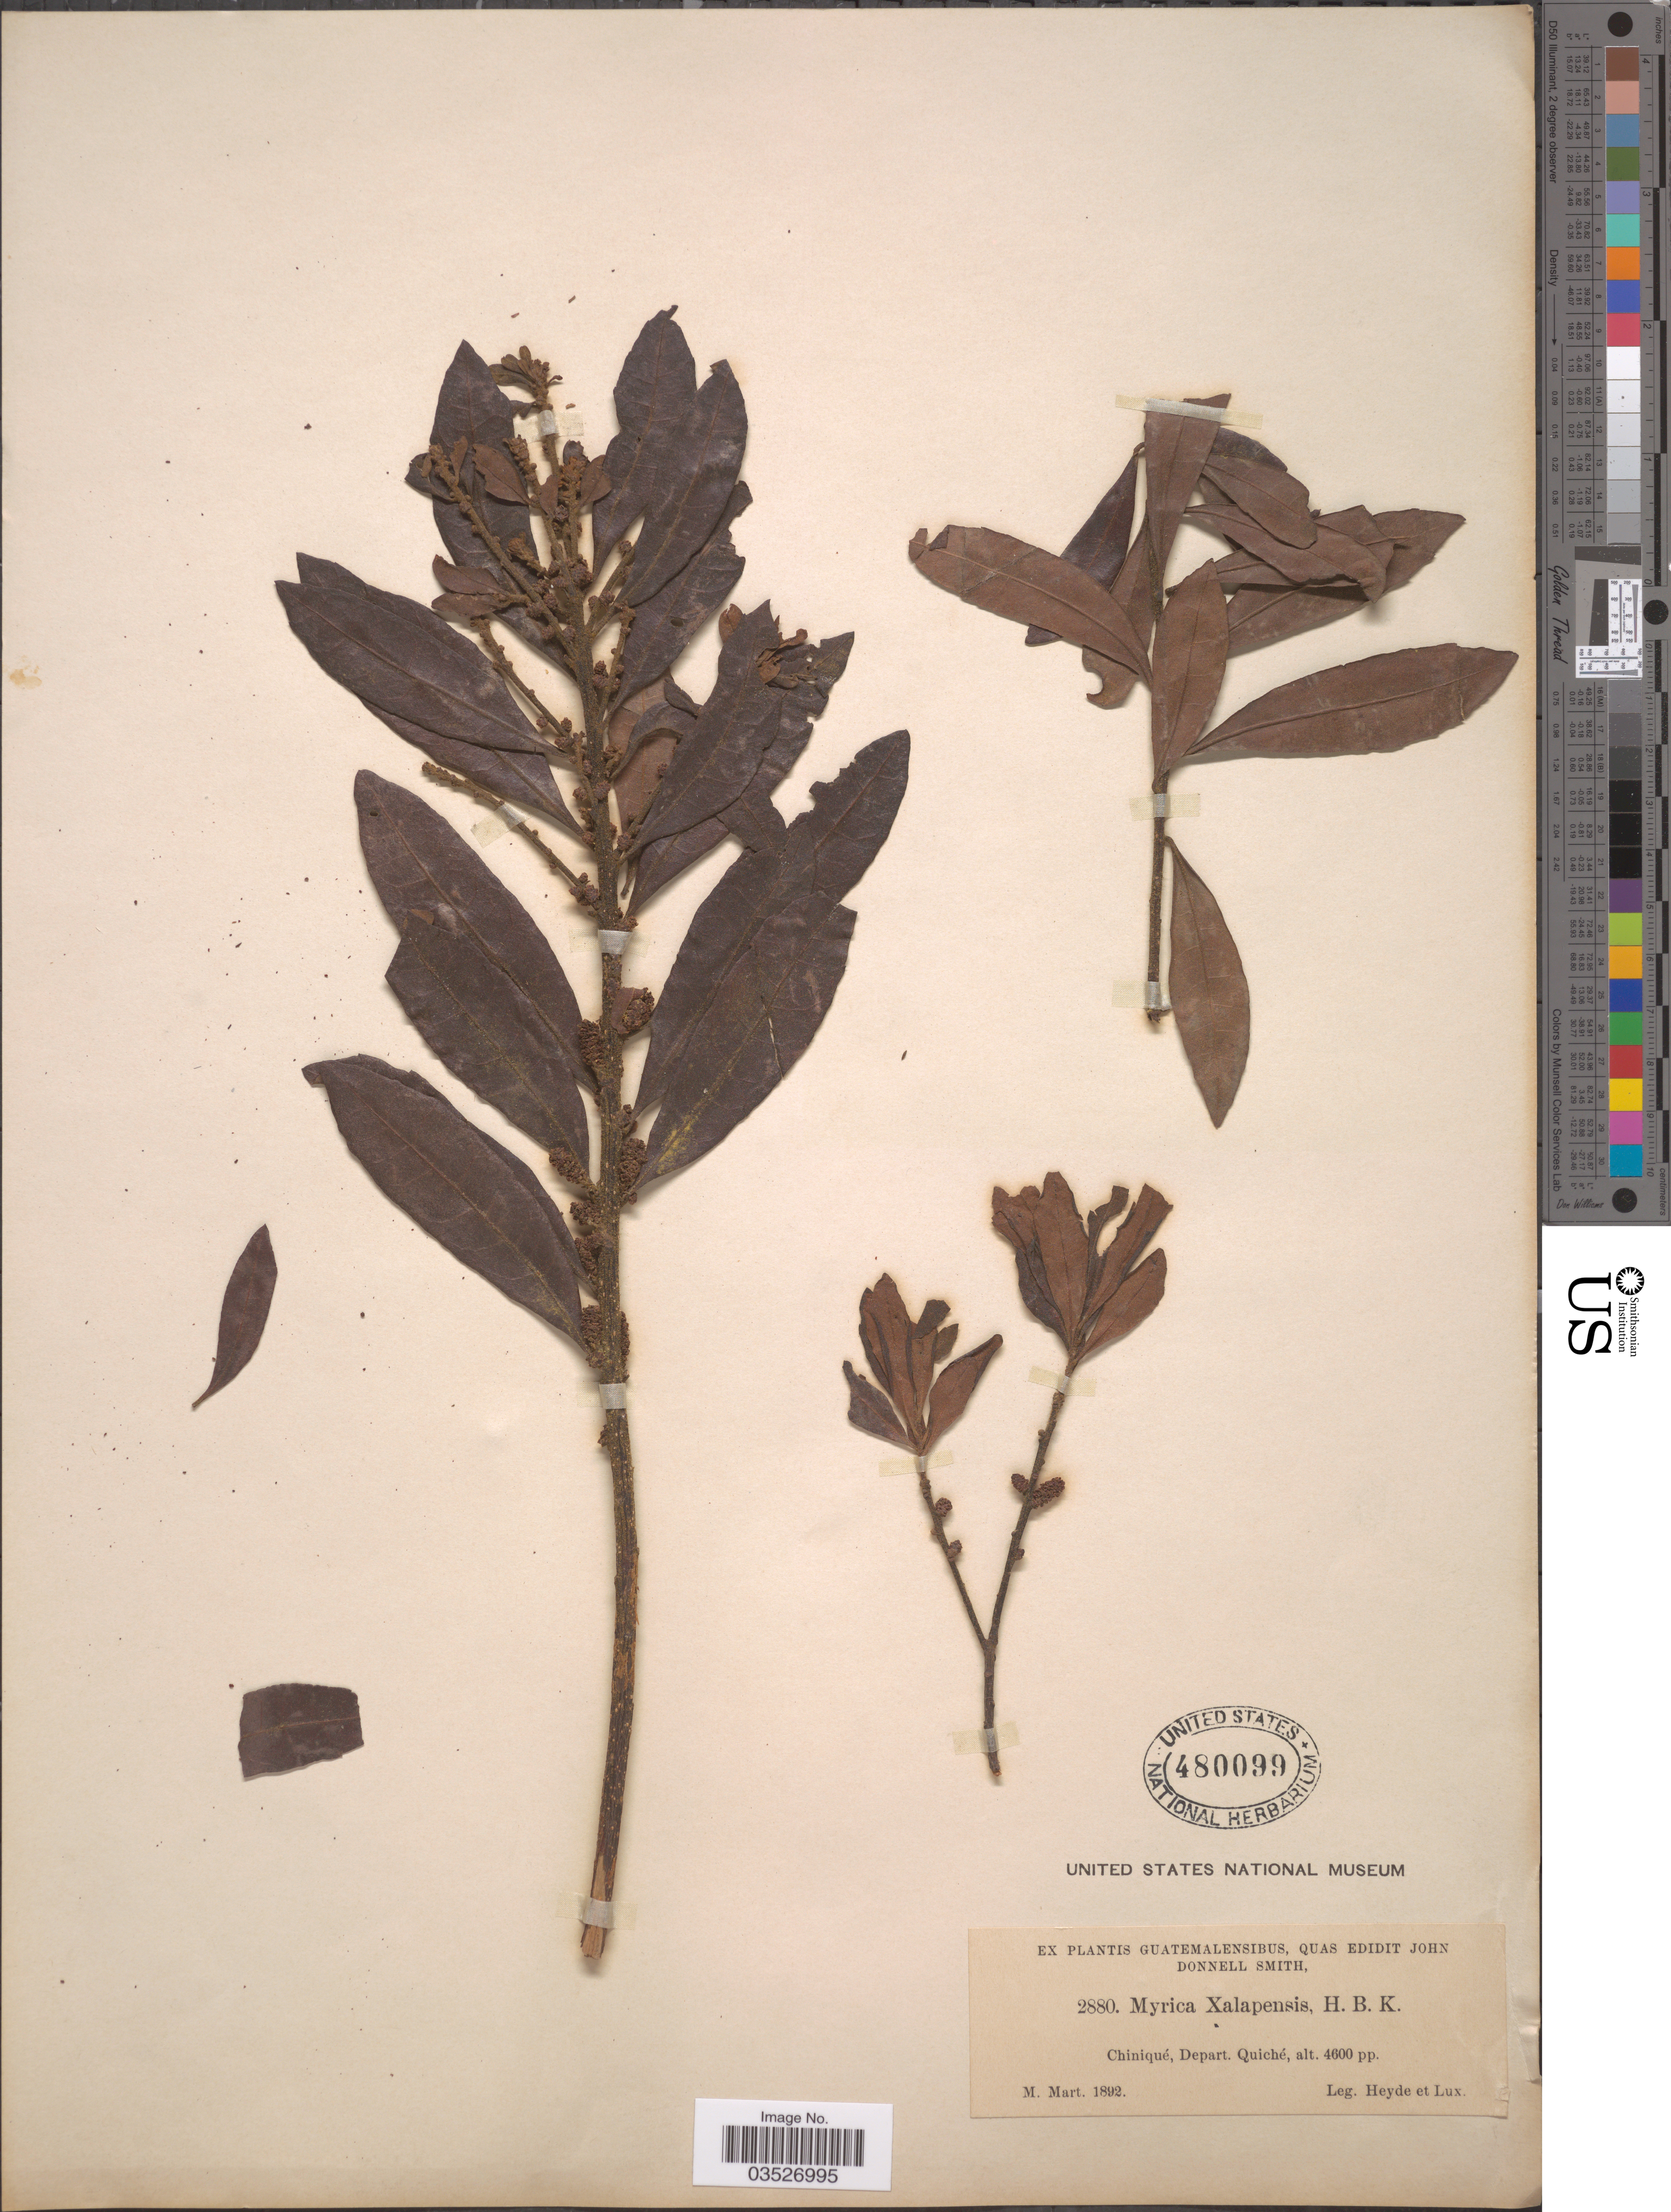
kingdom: Plantae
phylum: Tracheophyta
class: Magnoliopsida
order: Fagales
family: Myricaceae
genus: Myrica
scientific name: Myrica mexicana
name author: Humb. & Bonpl. ex Willd.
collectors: Heyde & Lux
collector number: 2880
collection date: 1892-03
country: Guatemala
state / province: El Quiché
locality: Chiniqué, Depart. Quiché.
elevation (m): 1402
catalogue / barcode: US 480099